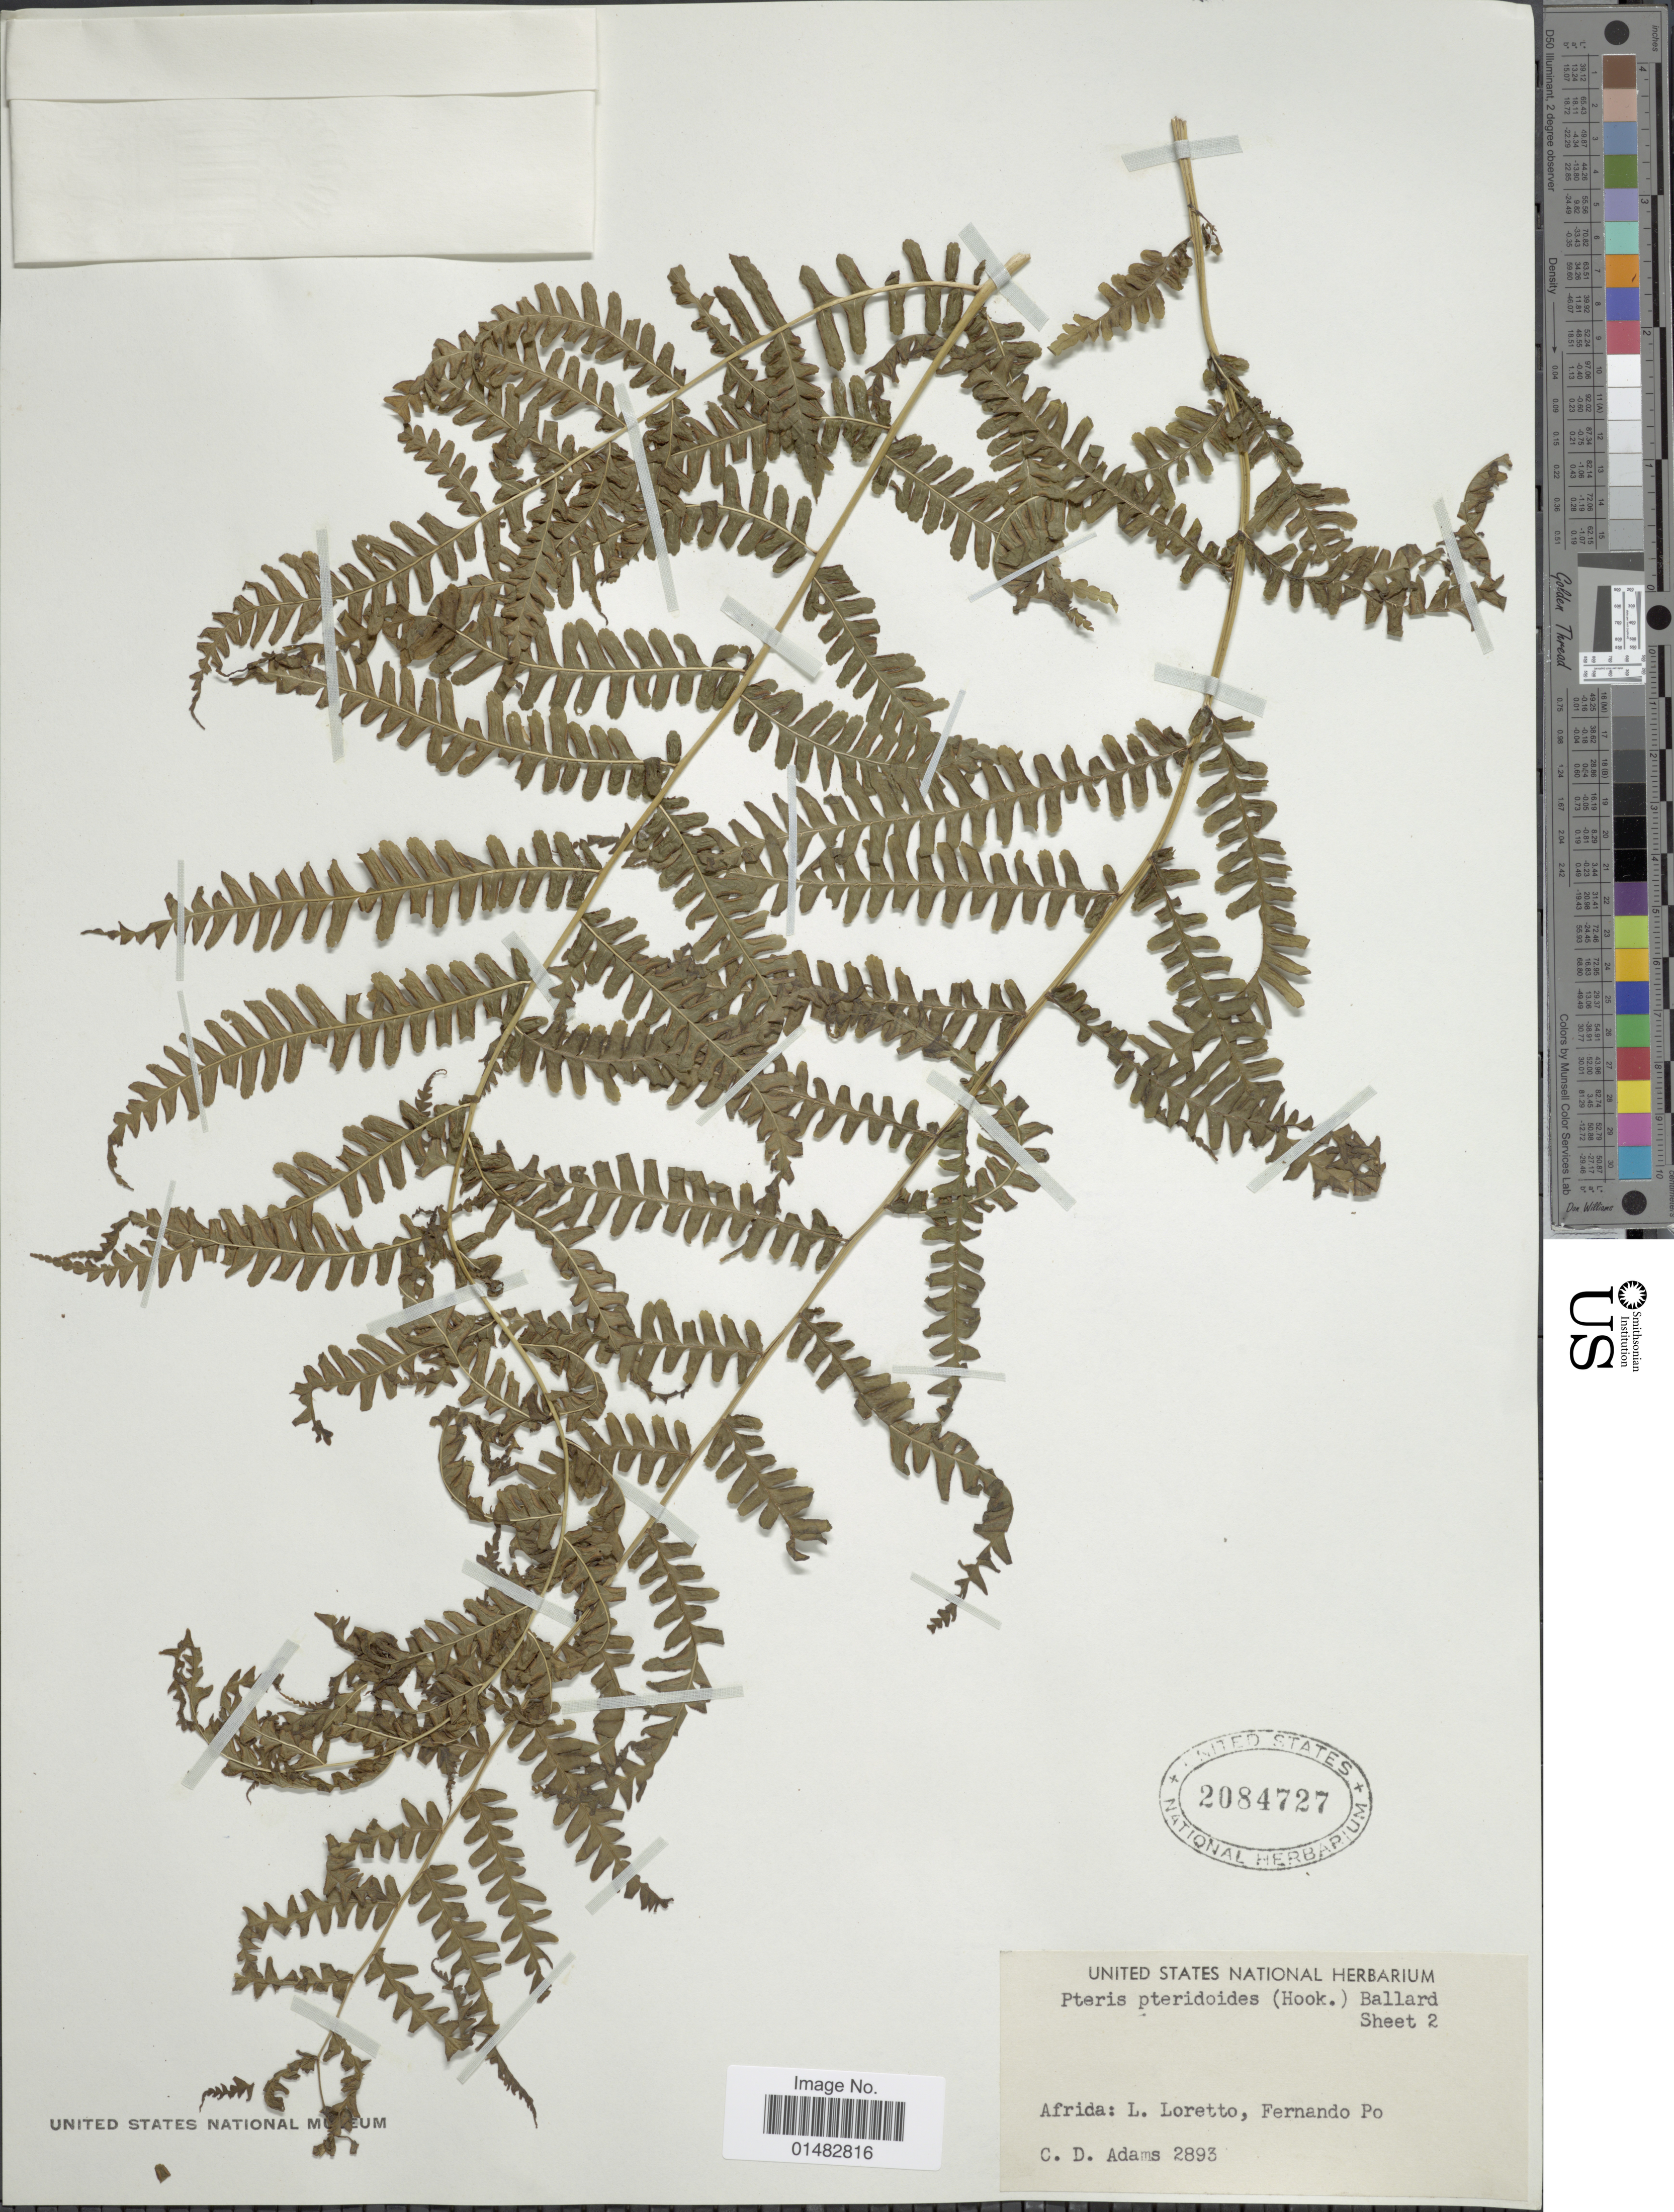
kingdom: Plantae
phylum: Tracheophyta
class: Polypodiopsida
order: Polypodiales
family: Pteridaceae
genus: Pteris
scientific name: Pteris pteridioides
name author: (Hook.) Ballard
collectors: C. D. Adams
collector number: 2893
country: Ghana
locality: Africa, L. Loretto, Ferndando Po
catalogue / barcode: US 2084727